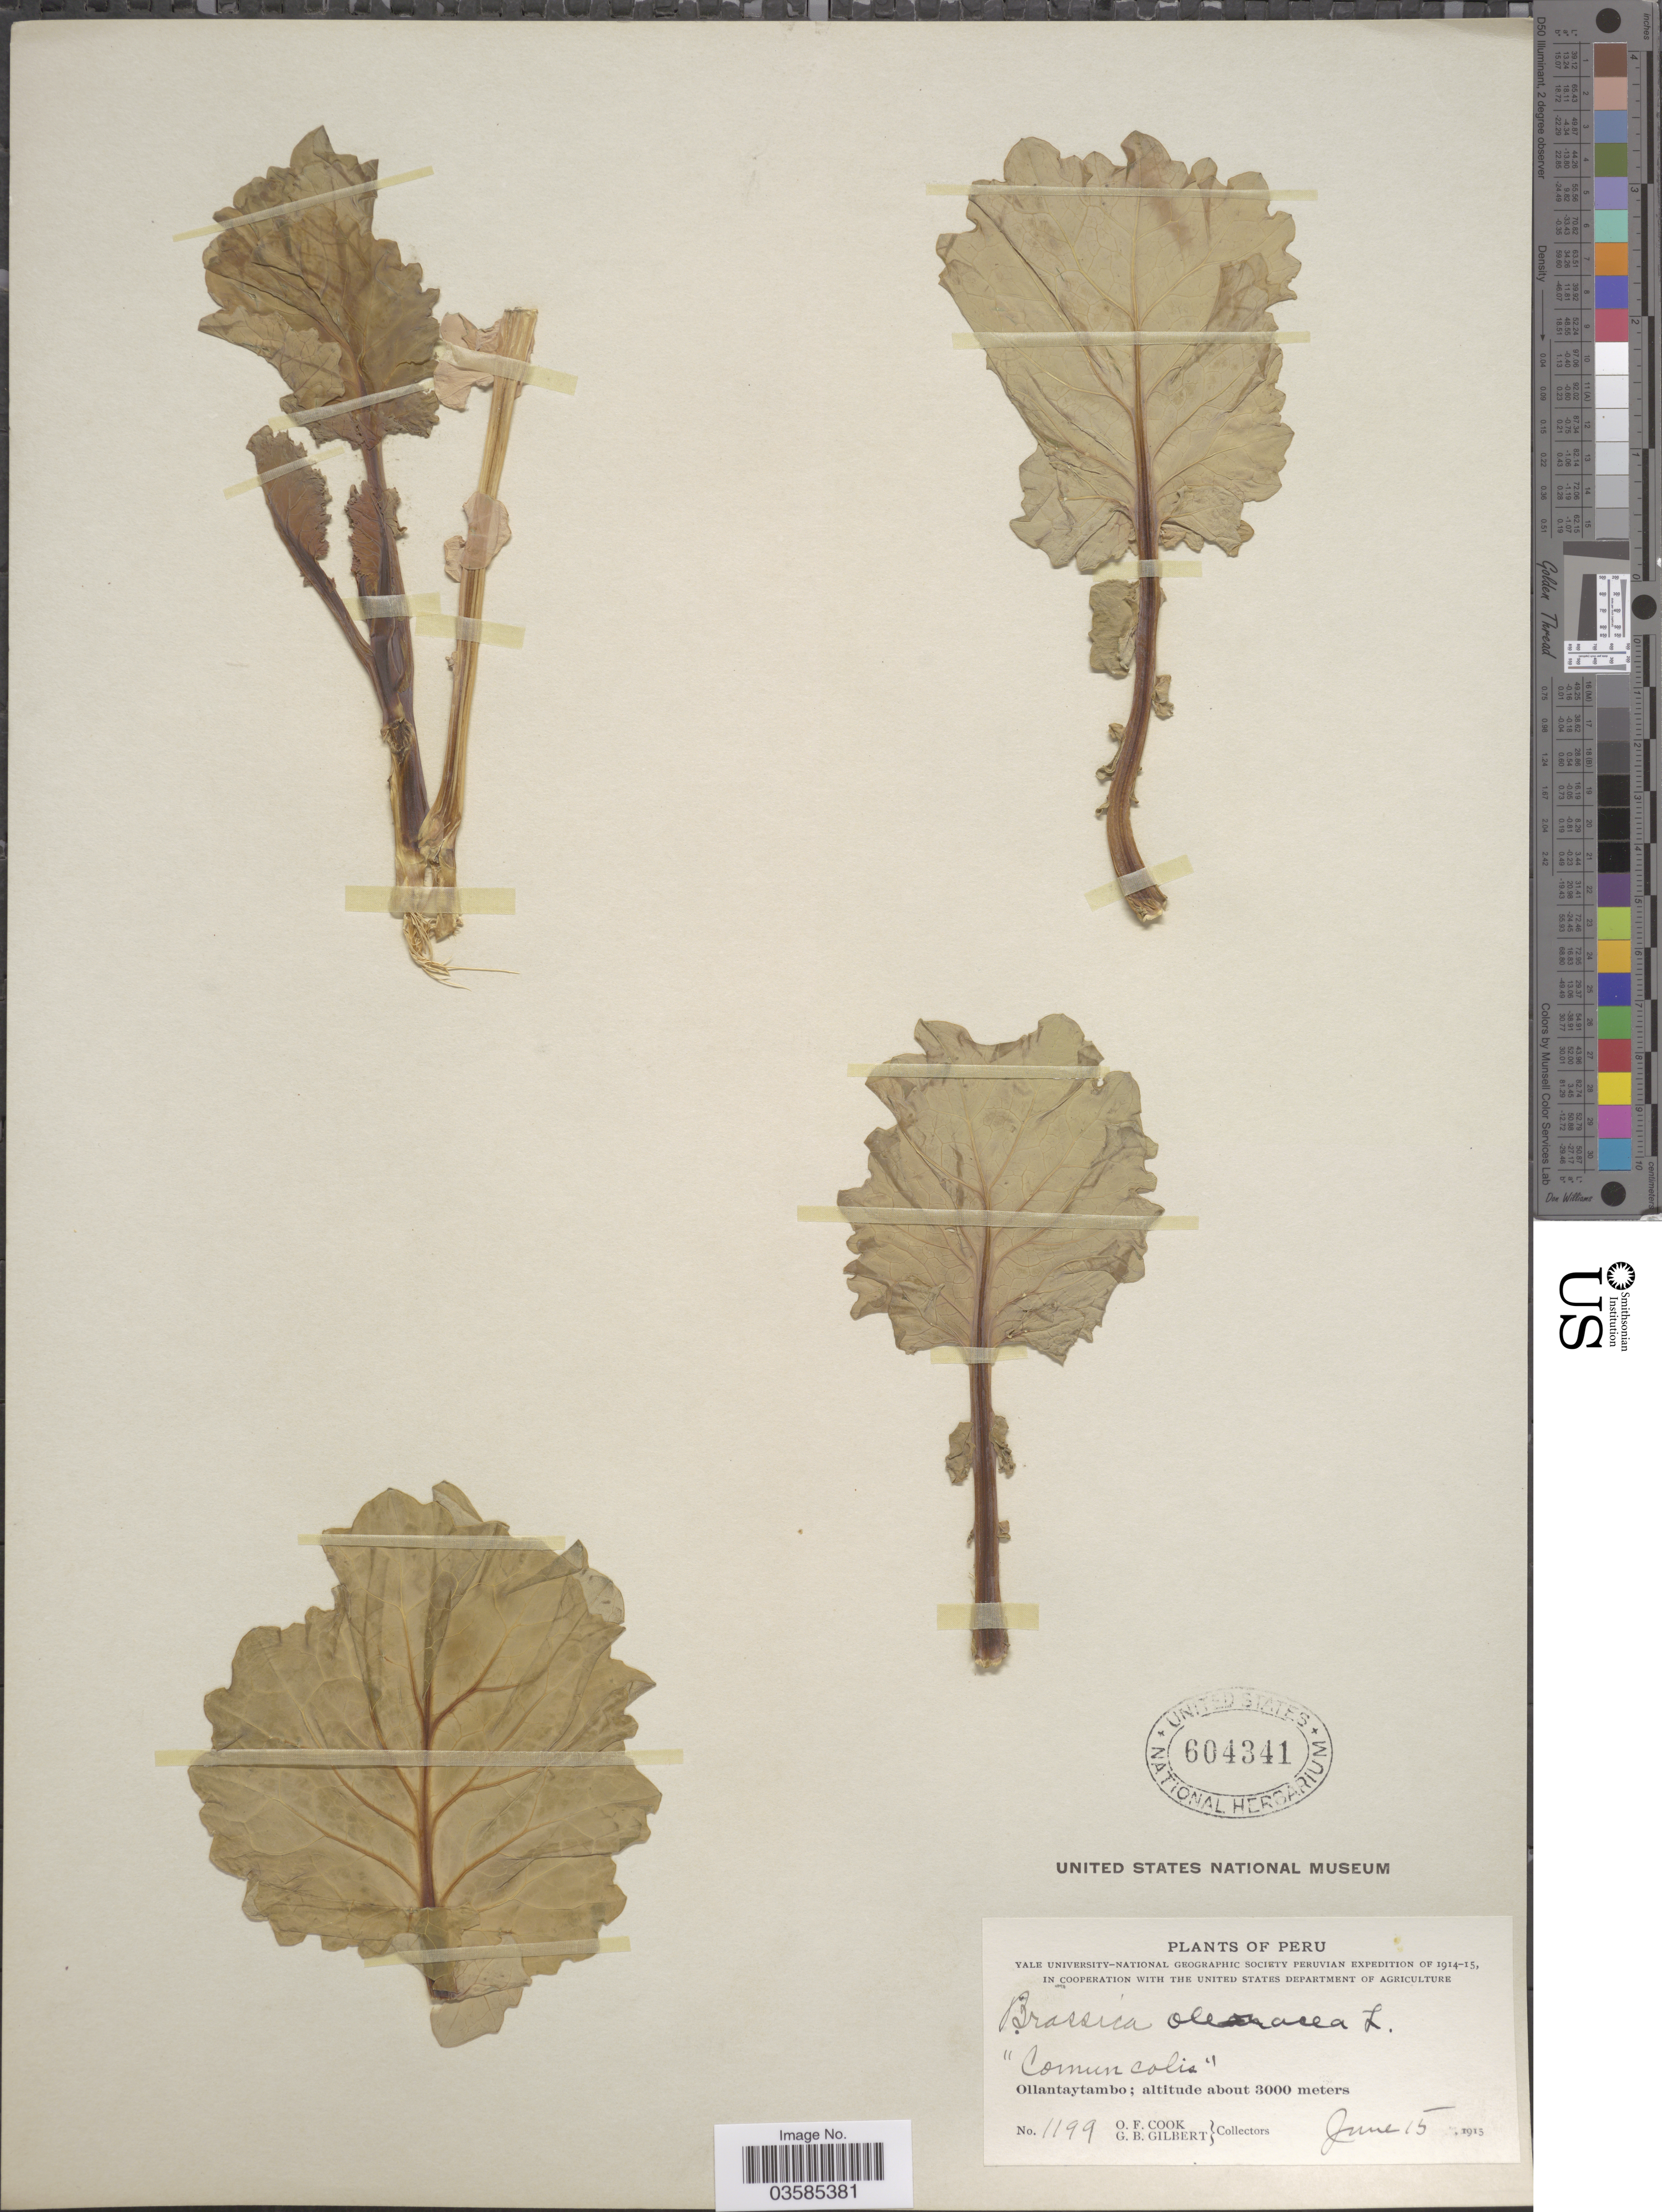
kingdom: Plantae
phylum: Tracheophyta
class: Magnoliopsida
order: Brassicales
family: Brassicaceae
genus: Brassica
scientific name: Brassica oleracea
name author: L.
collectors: O. F. Cook & G. B. Gilbert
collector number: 1199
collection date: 1915-06-15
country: Peru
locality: Ollantaytambo.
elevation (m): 3000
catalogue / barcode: US 604341